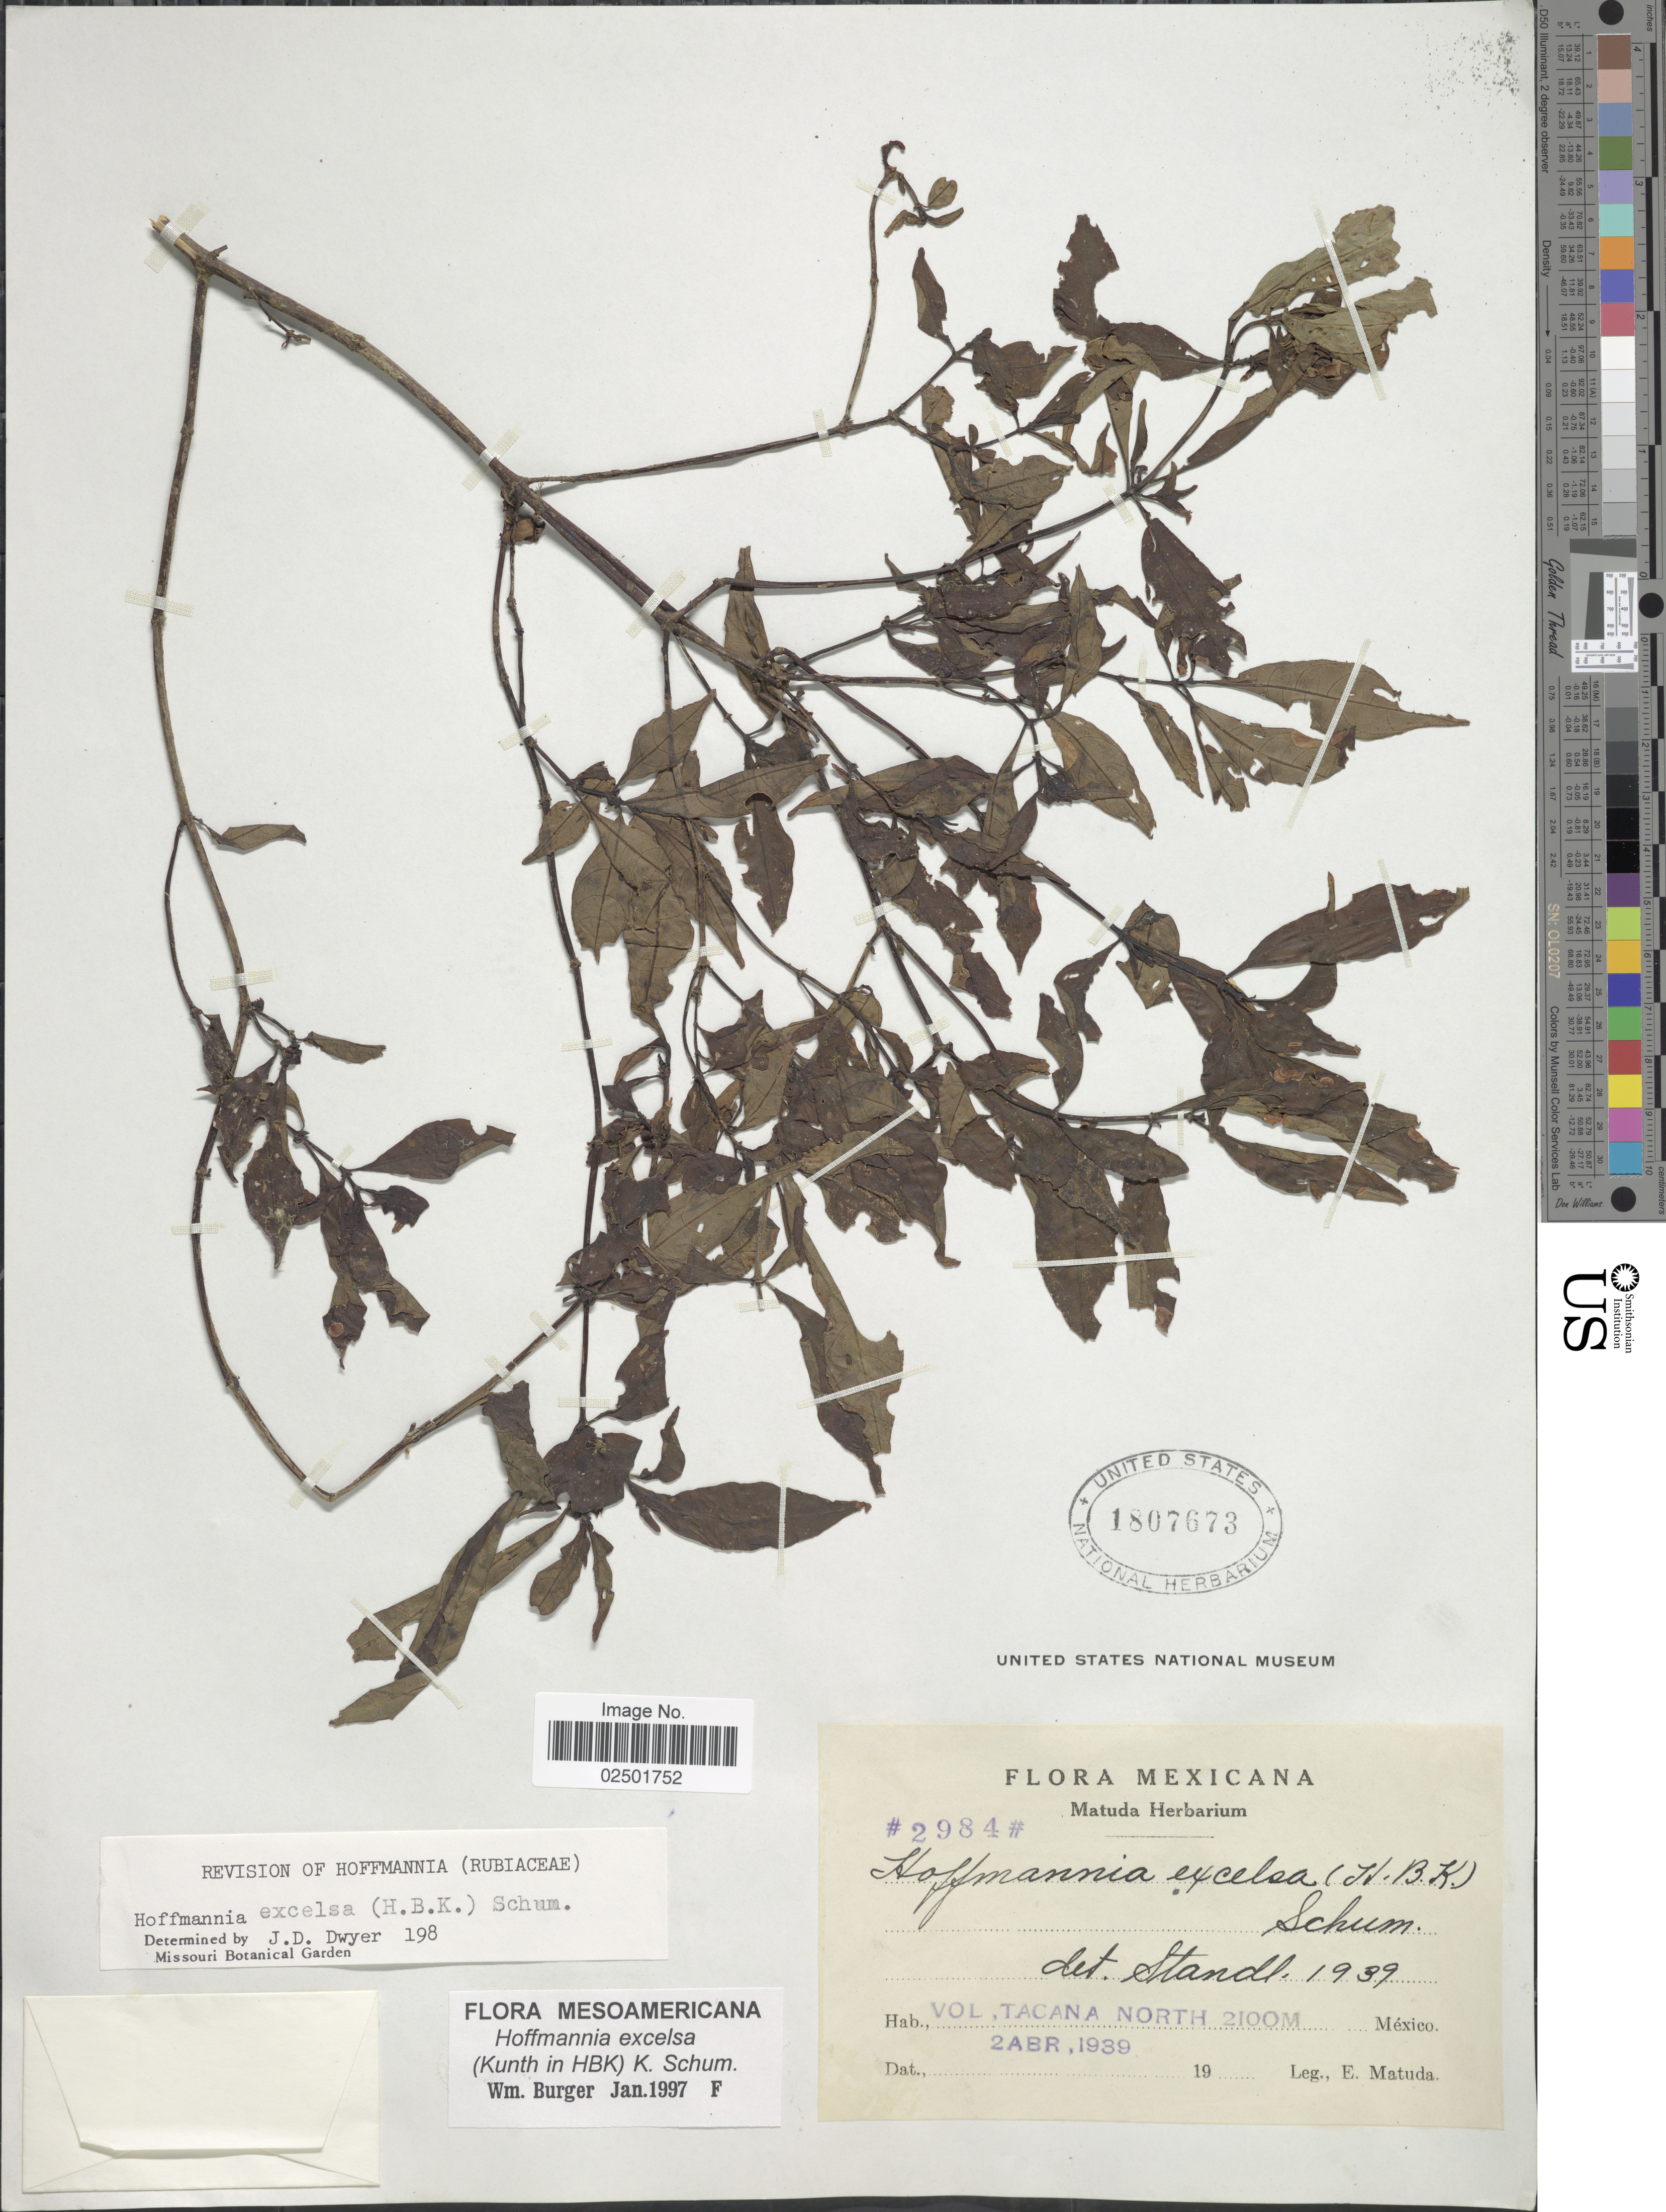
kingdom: Plantae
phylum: Tracheophyta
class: Magnoliopsida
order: Gentianales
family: Rubiaceae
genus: Hoffmannia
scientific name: Hoffmannia excelsa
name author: (Kunth) K. Schum.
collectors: E. Matuda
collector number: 2984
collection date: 1939-04-02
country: Mexico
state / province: México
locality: Vol. Tacaba North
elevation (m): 2100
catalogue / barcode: US 1807673